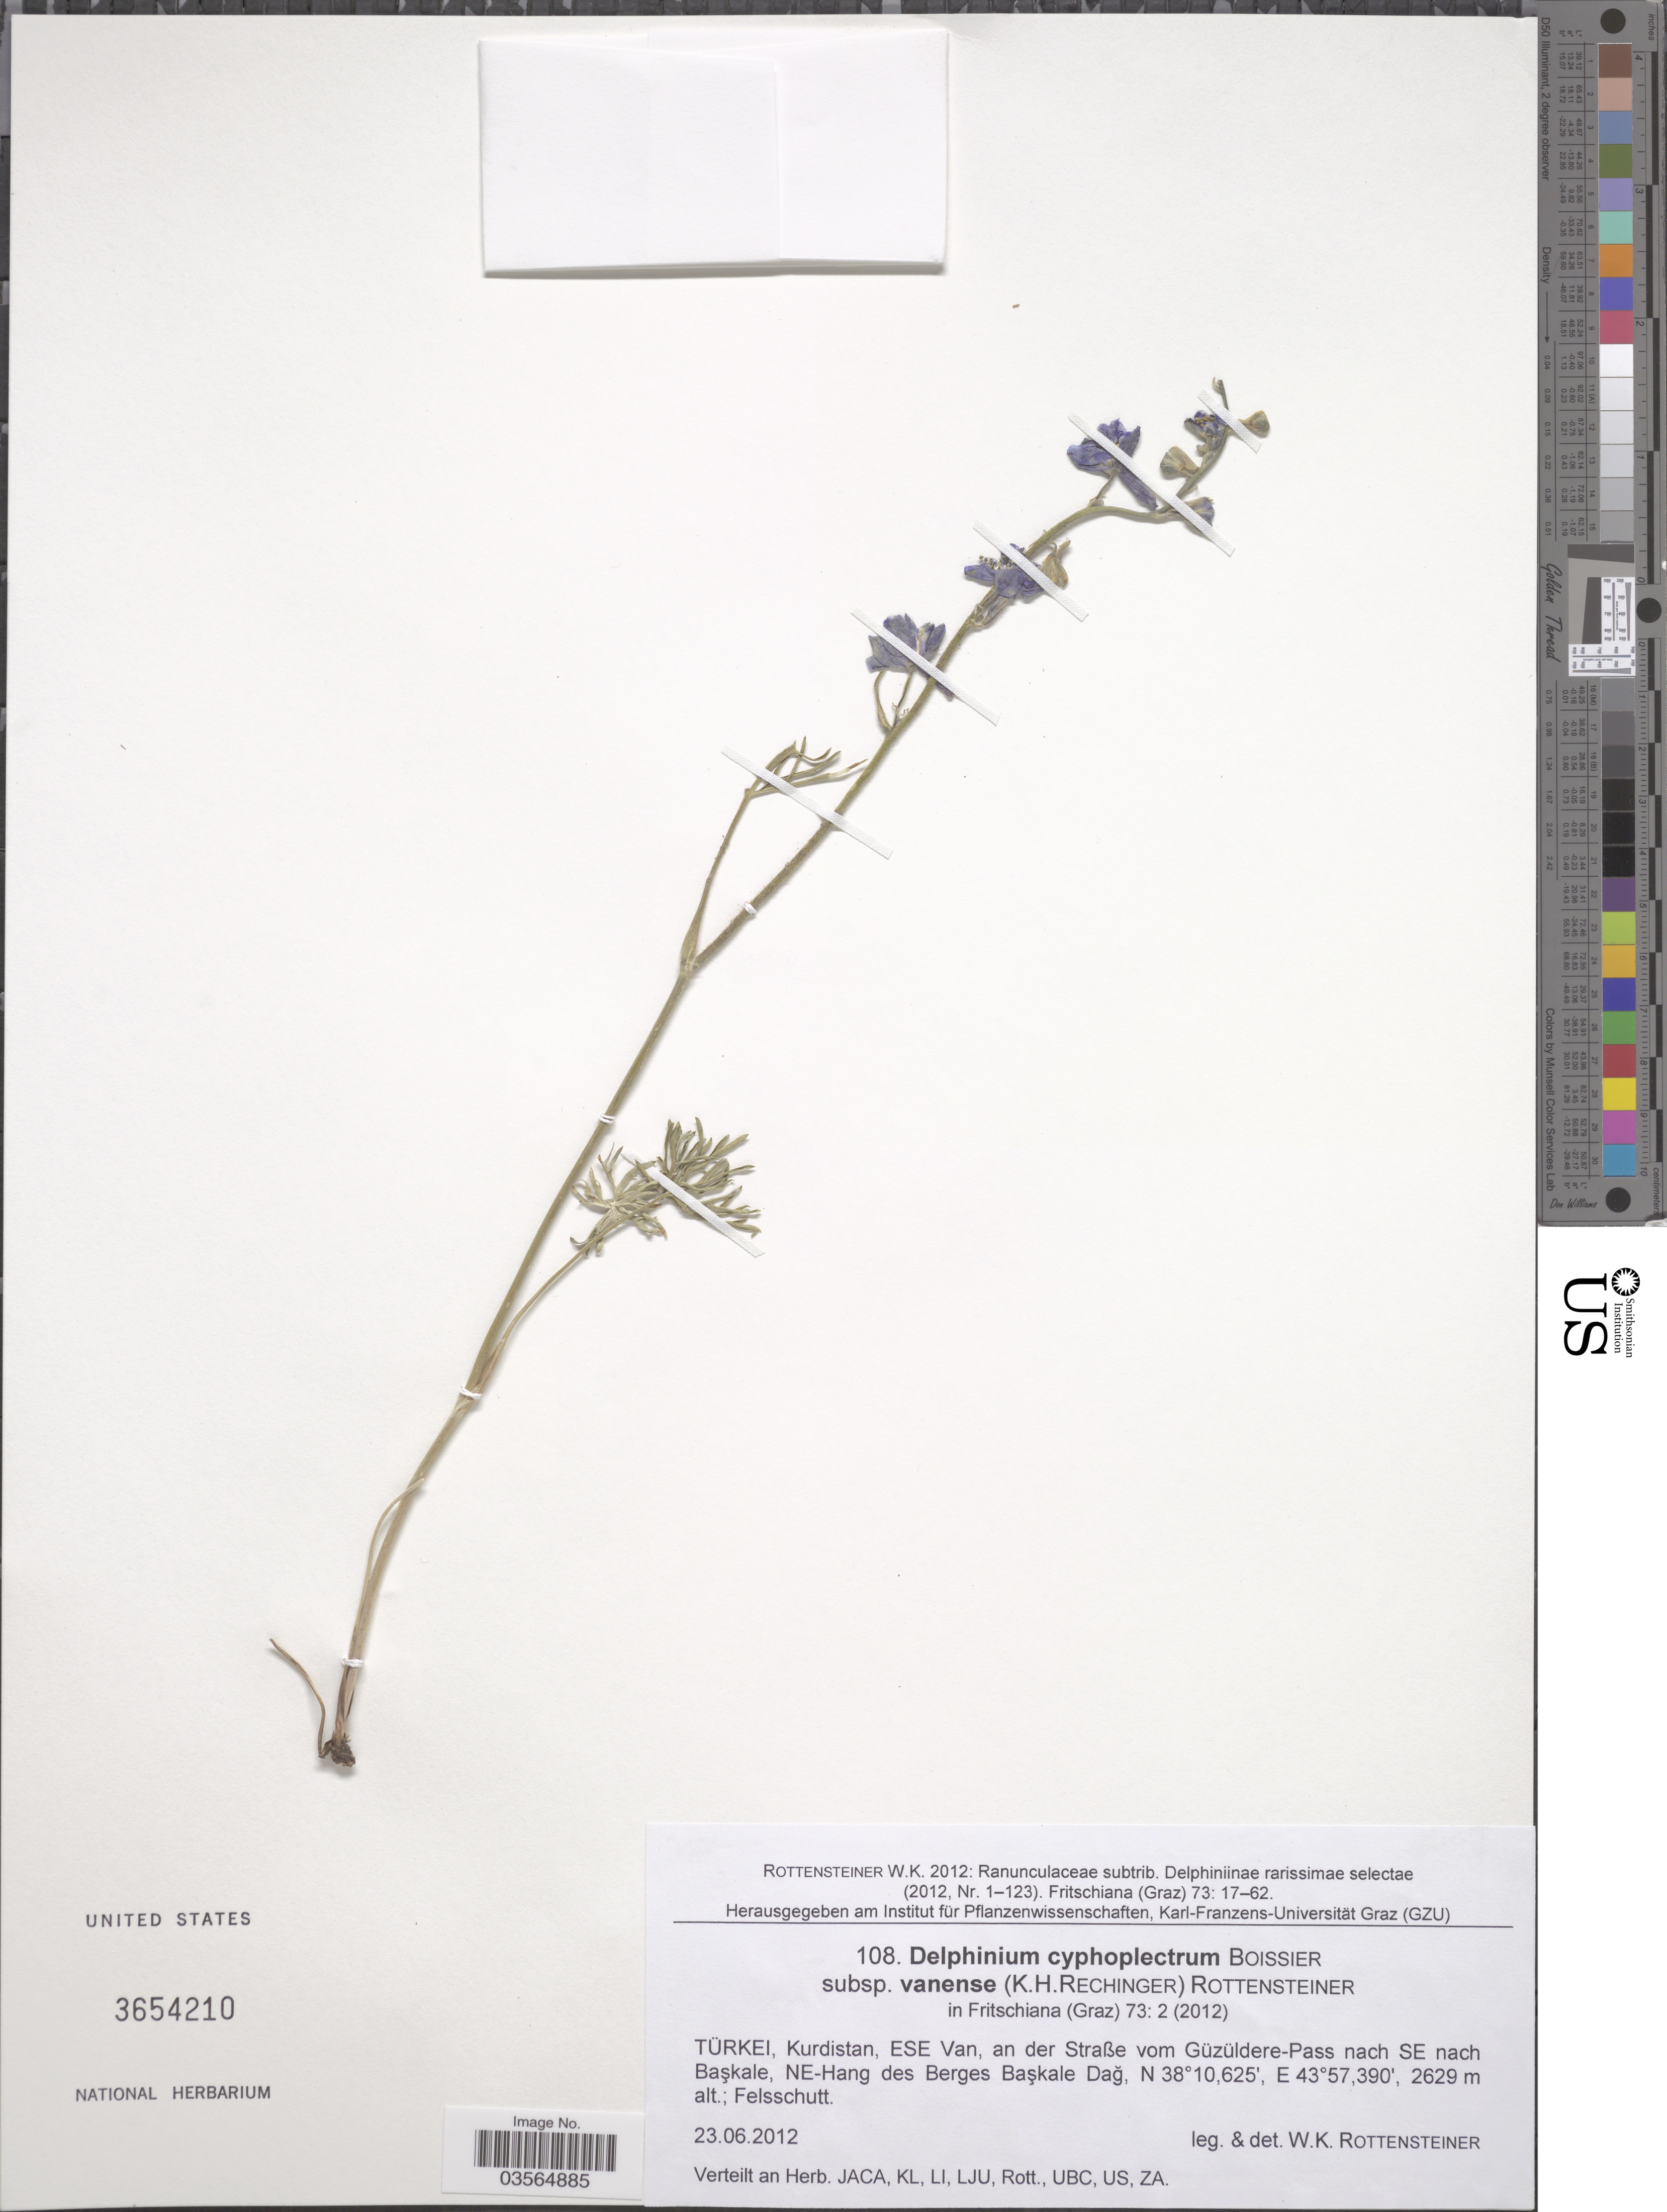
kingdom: Plantae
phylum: Tracheophyta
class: Magnoliopsida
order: Ranunculales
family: Ranunculaceae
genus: Delphinium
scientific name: Delphinium cyphoplectrum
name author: Boiss.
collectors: W. Rottensteiner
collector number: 108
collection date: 2012-06-23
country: Turkey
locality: Kurdistan, ESE Van, an der Straße vom Güzüldere-Pass nach SE nach Başkale, NE-Hang des Berges Başkale Dağ. Felsschutt.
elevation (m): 2629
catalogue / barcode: US 3654210